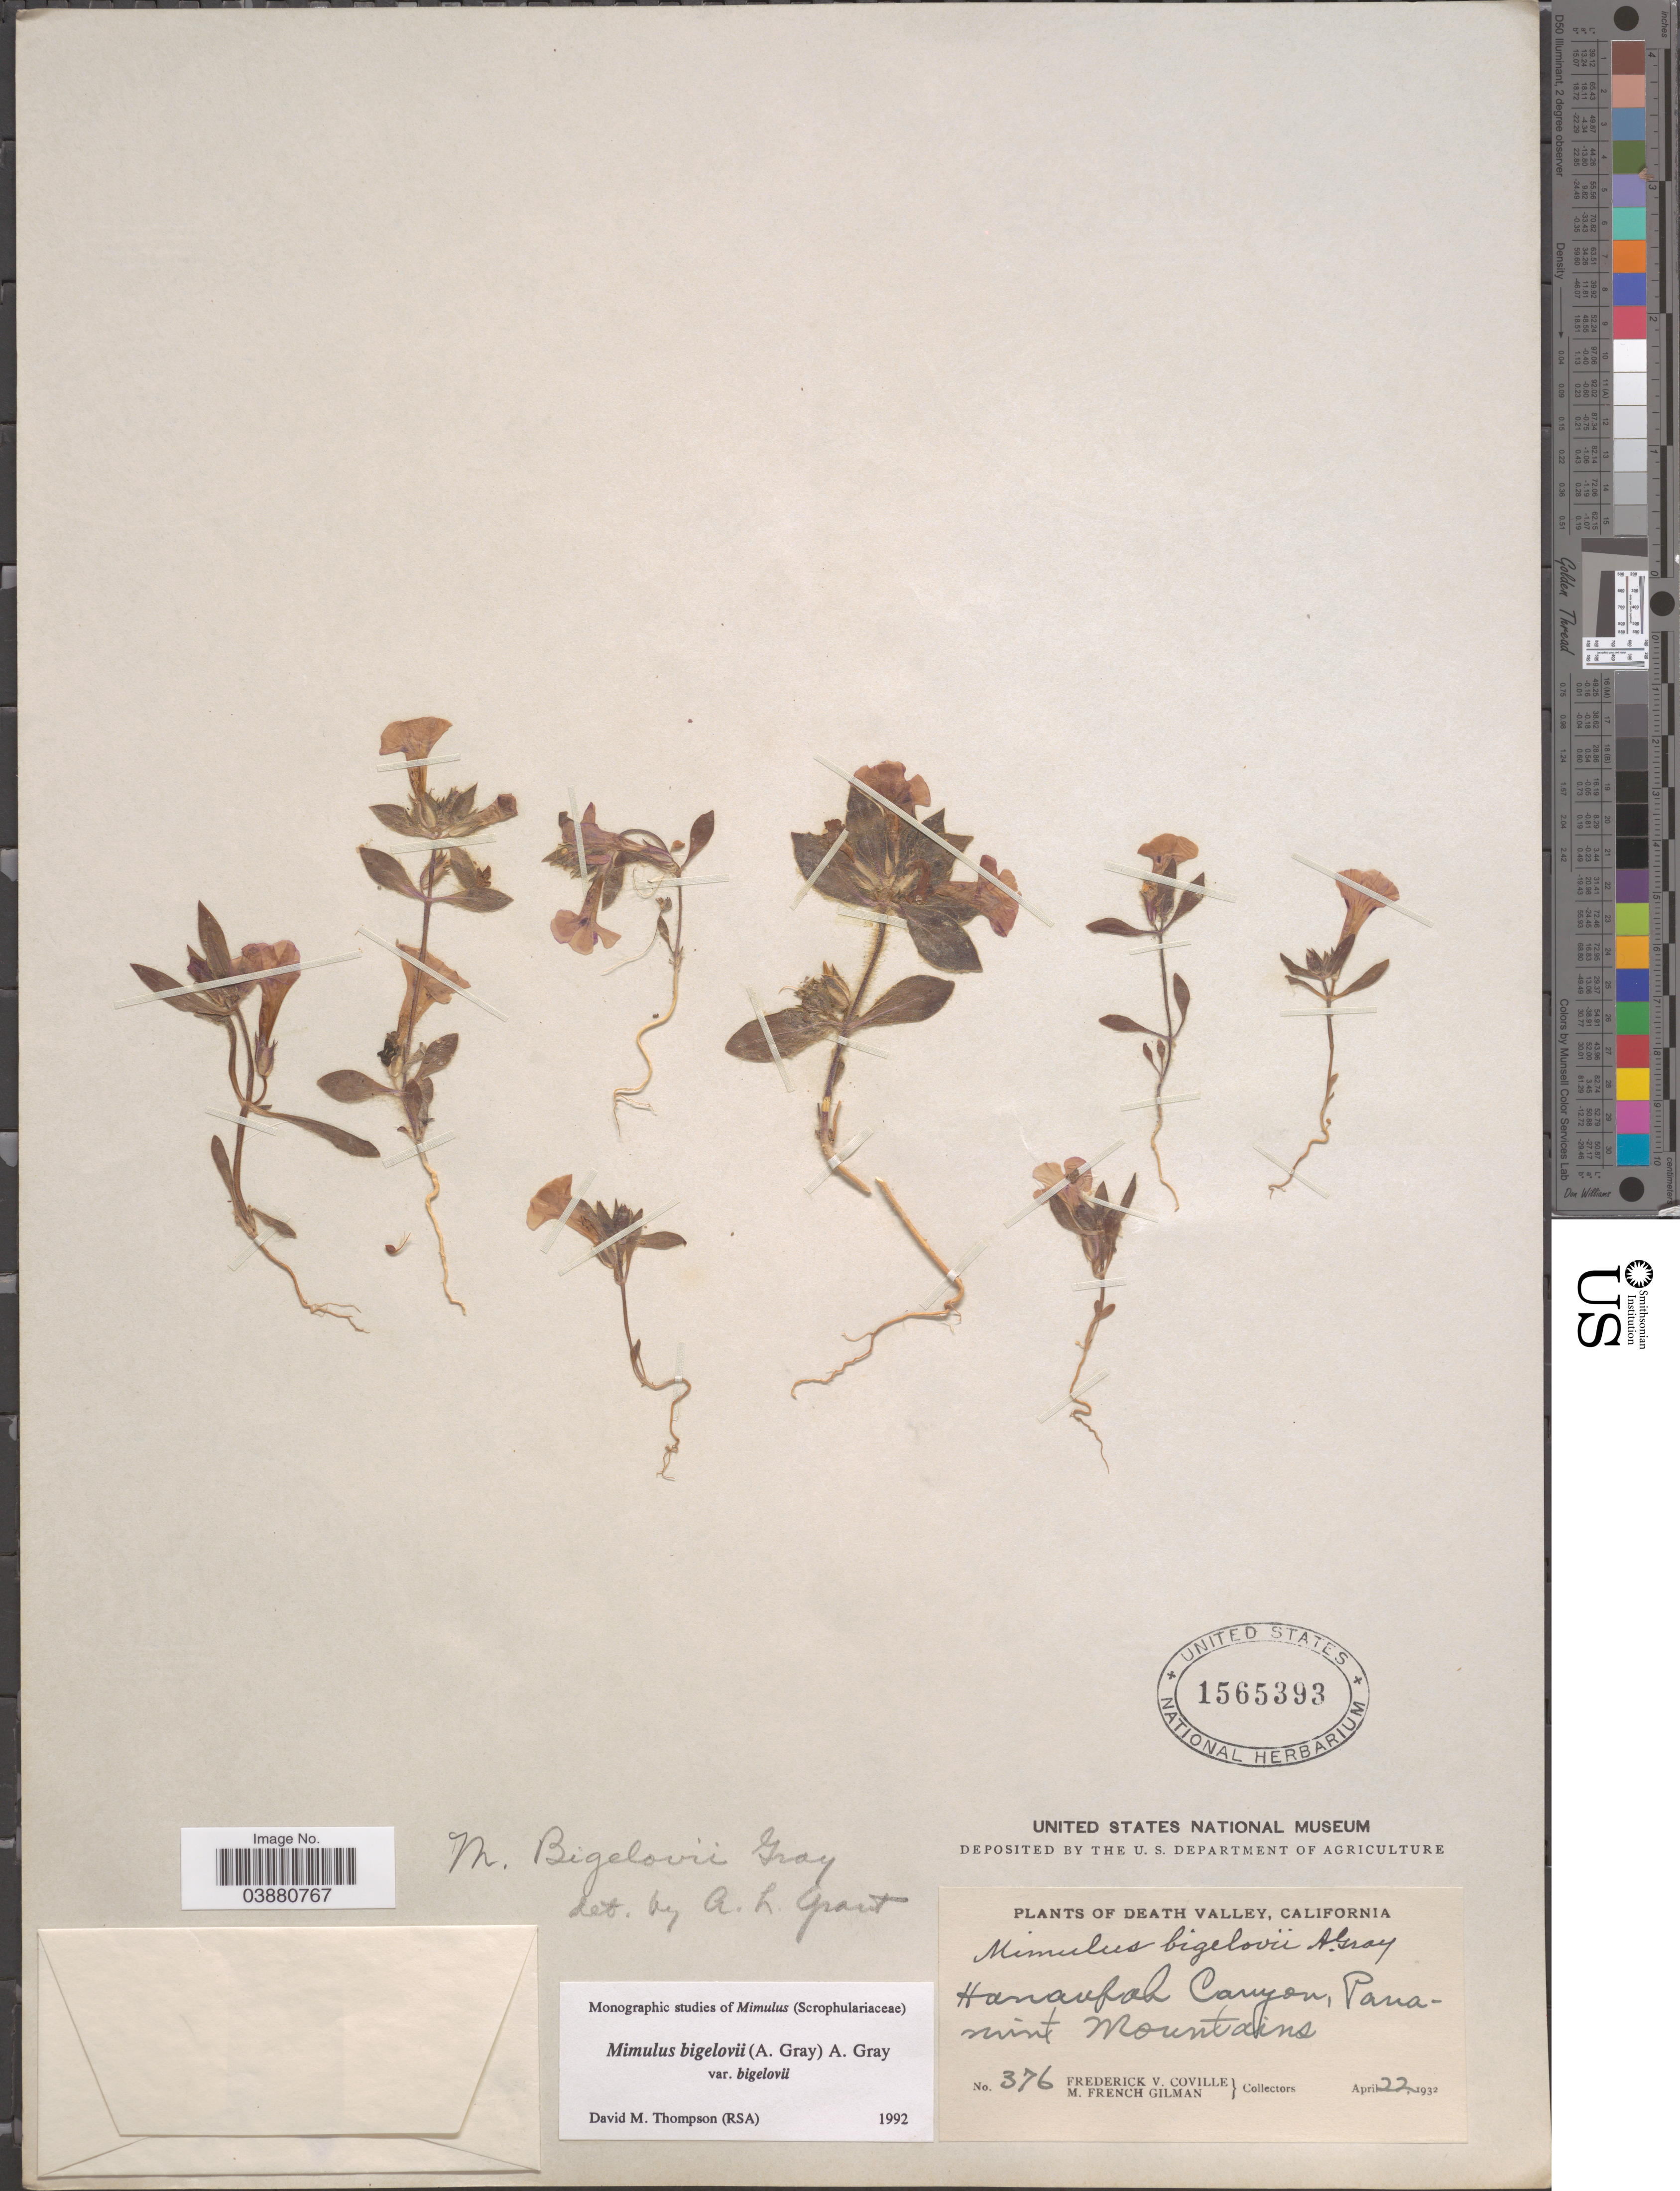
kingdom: Plantae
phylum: Tracheophyta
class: Magnoliopsida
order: Lamiales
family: Phrymaceae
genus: Mimulus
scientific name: Mimulus bigelovii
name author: (A. Gray) G.L. Nesom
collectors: F. V. Coville & M. F. Gilman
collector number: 376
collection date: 1932-04-22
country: United States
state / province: California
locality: Death Valley. Hanaupah Canyon, Panamint Mountains.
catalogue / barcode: US 1565393